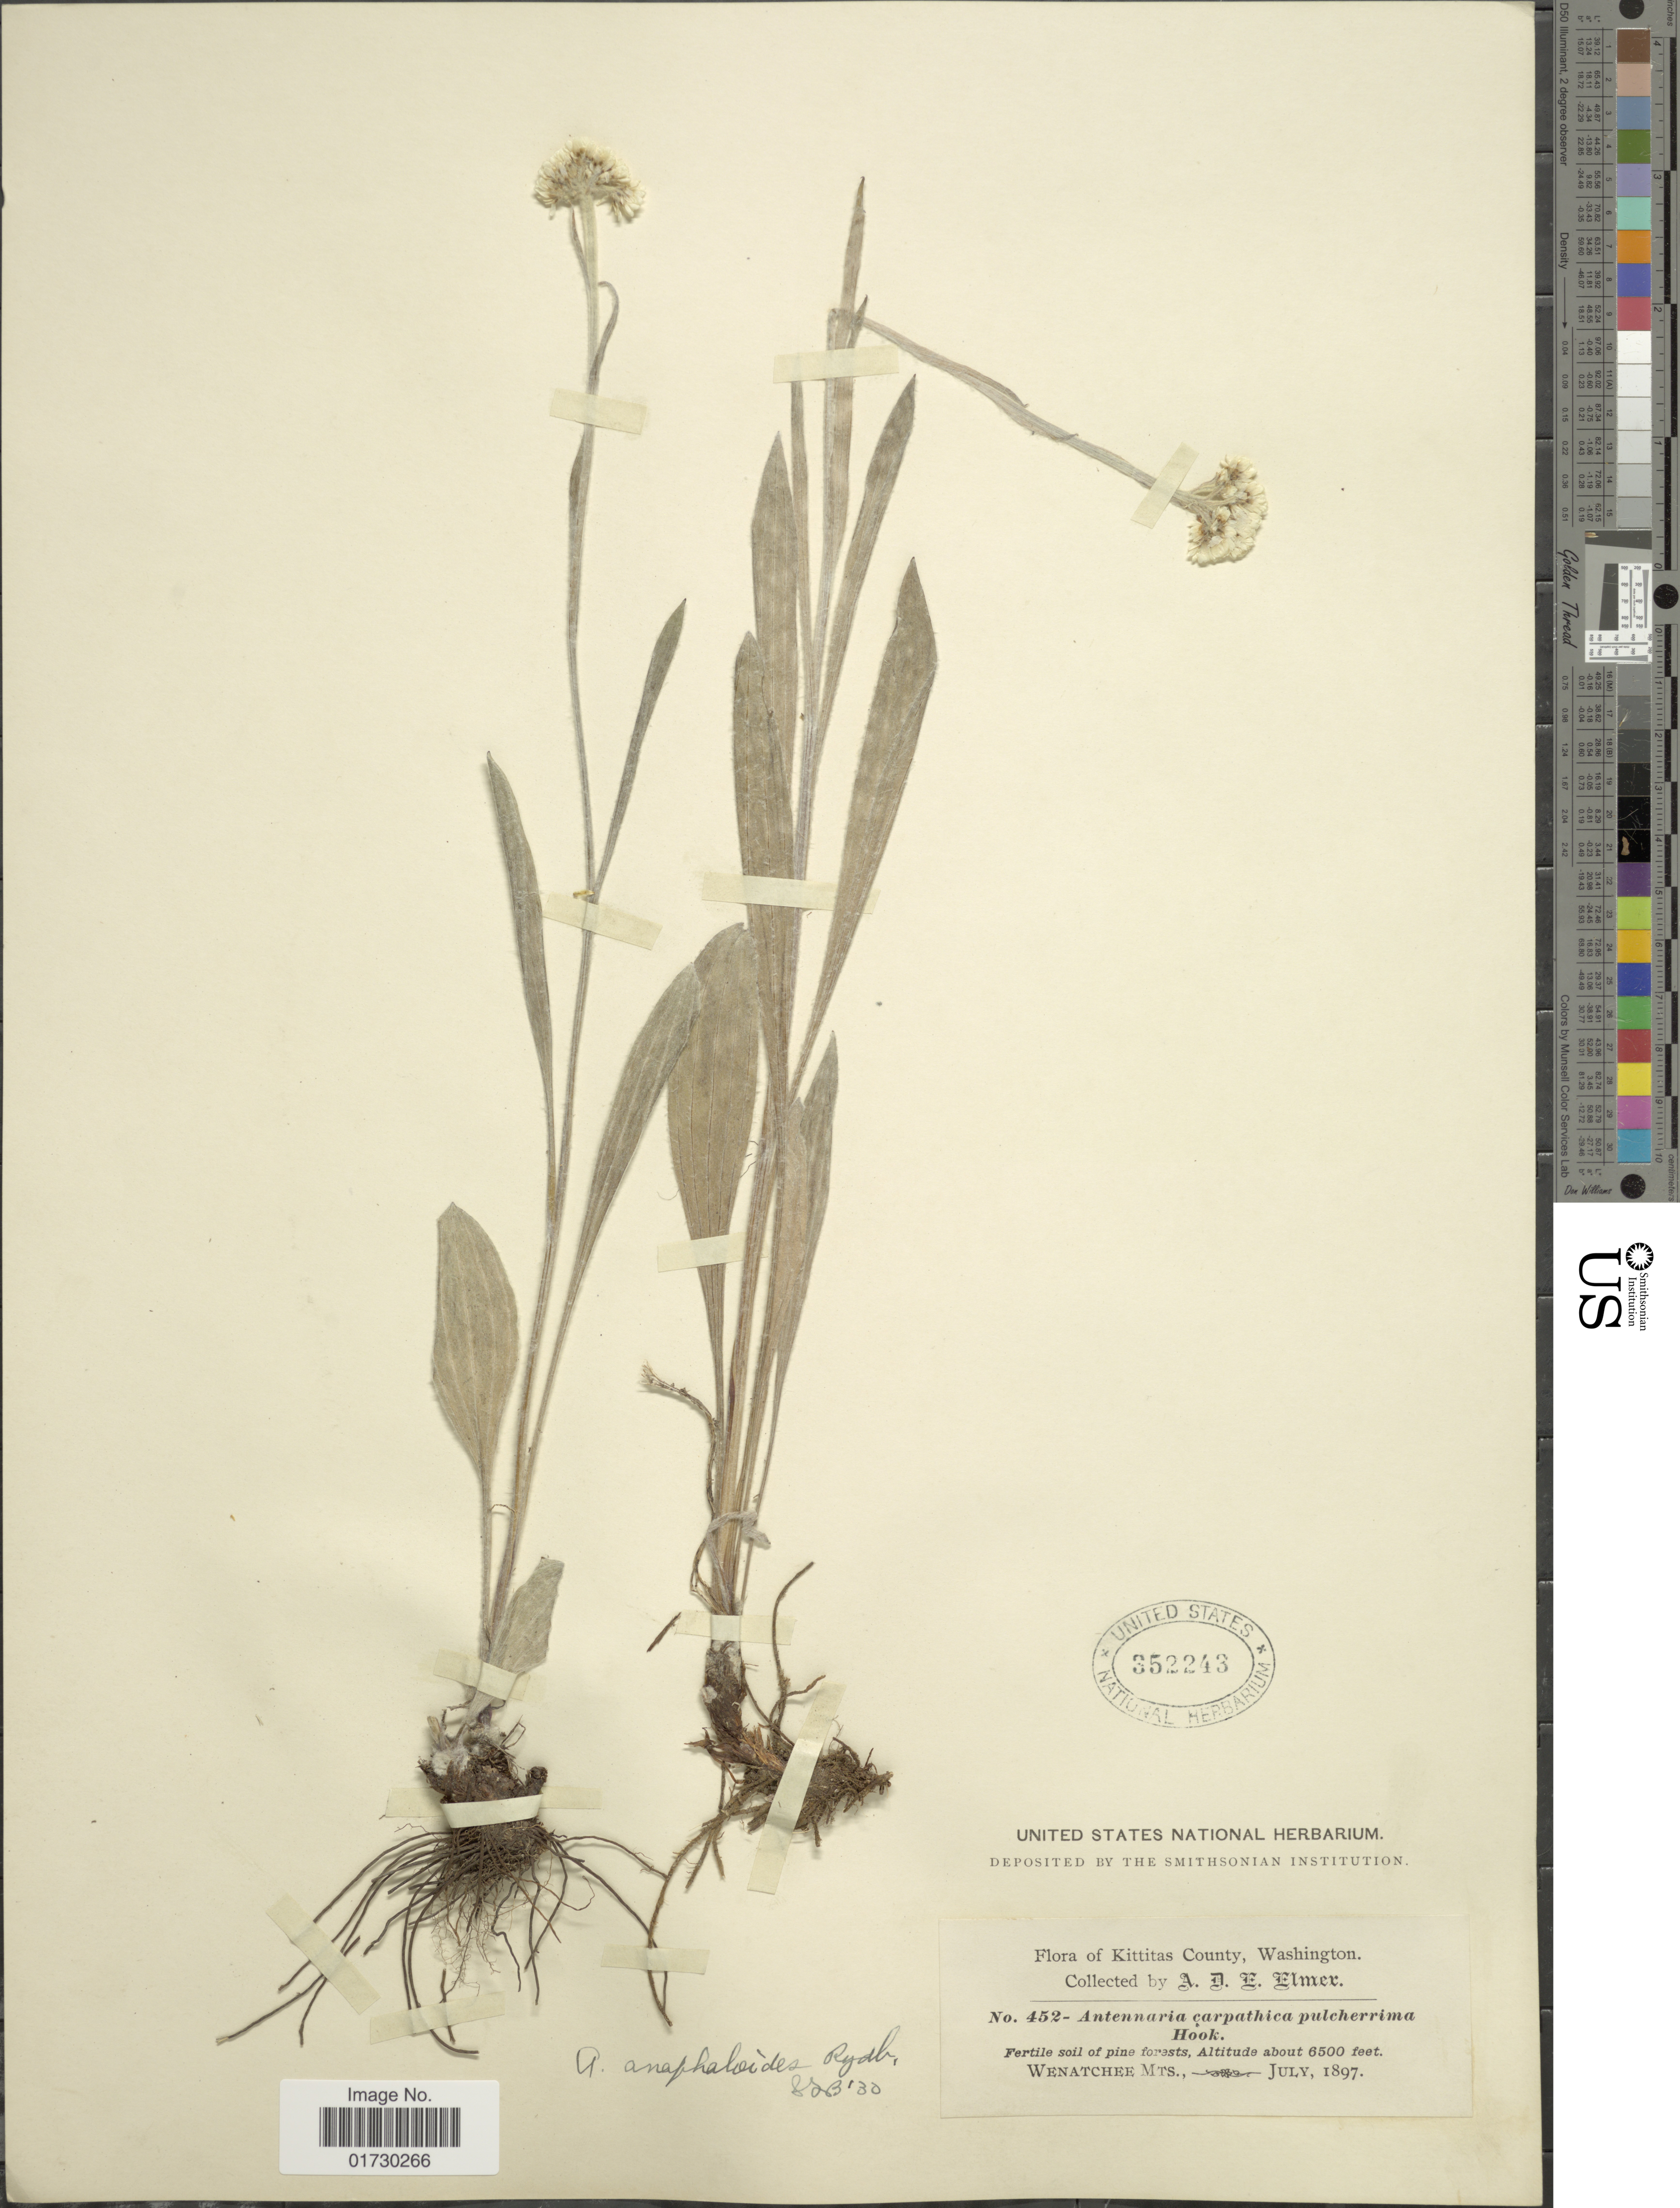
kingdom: Plantae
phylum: Tracheophyta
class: Magnoliopsida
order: Asterales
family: Asteraceae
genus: Antennaria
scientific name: Antennaria anaphaloides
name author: Rydb.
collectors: A. D. E. Elmer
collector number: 452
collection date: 1897-07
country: United States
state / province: Washington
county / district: Kittitas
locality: Kittitas County, Washington, Wenatchee Mts.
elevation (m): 1981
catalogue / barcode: US 352243